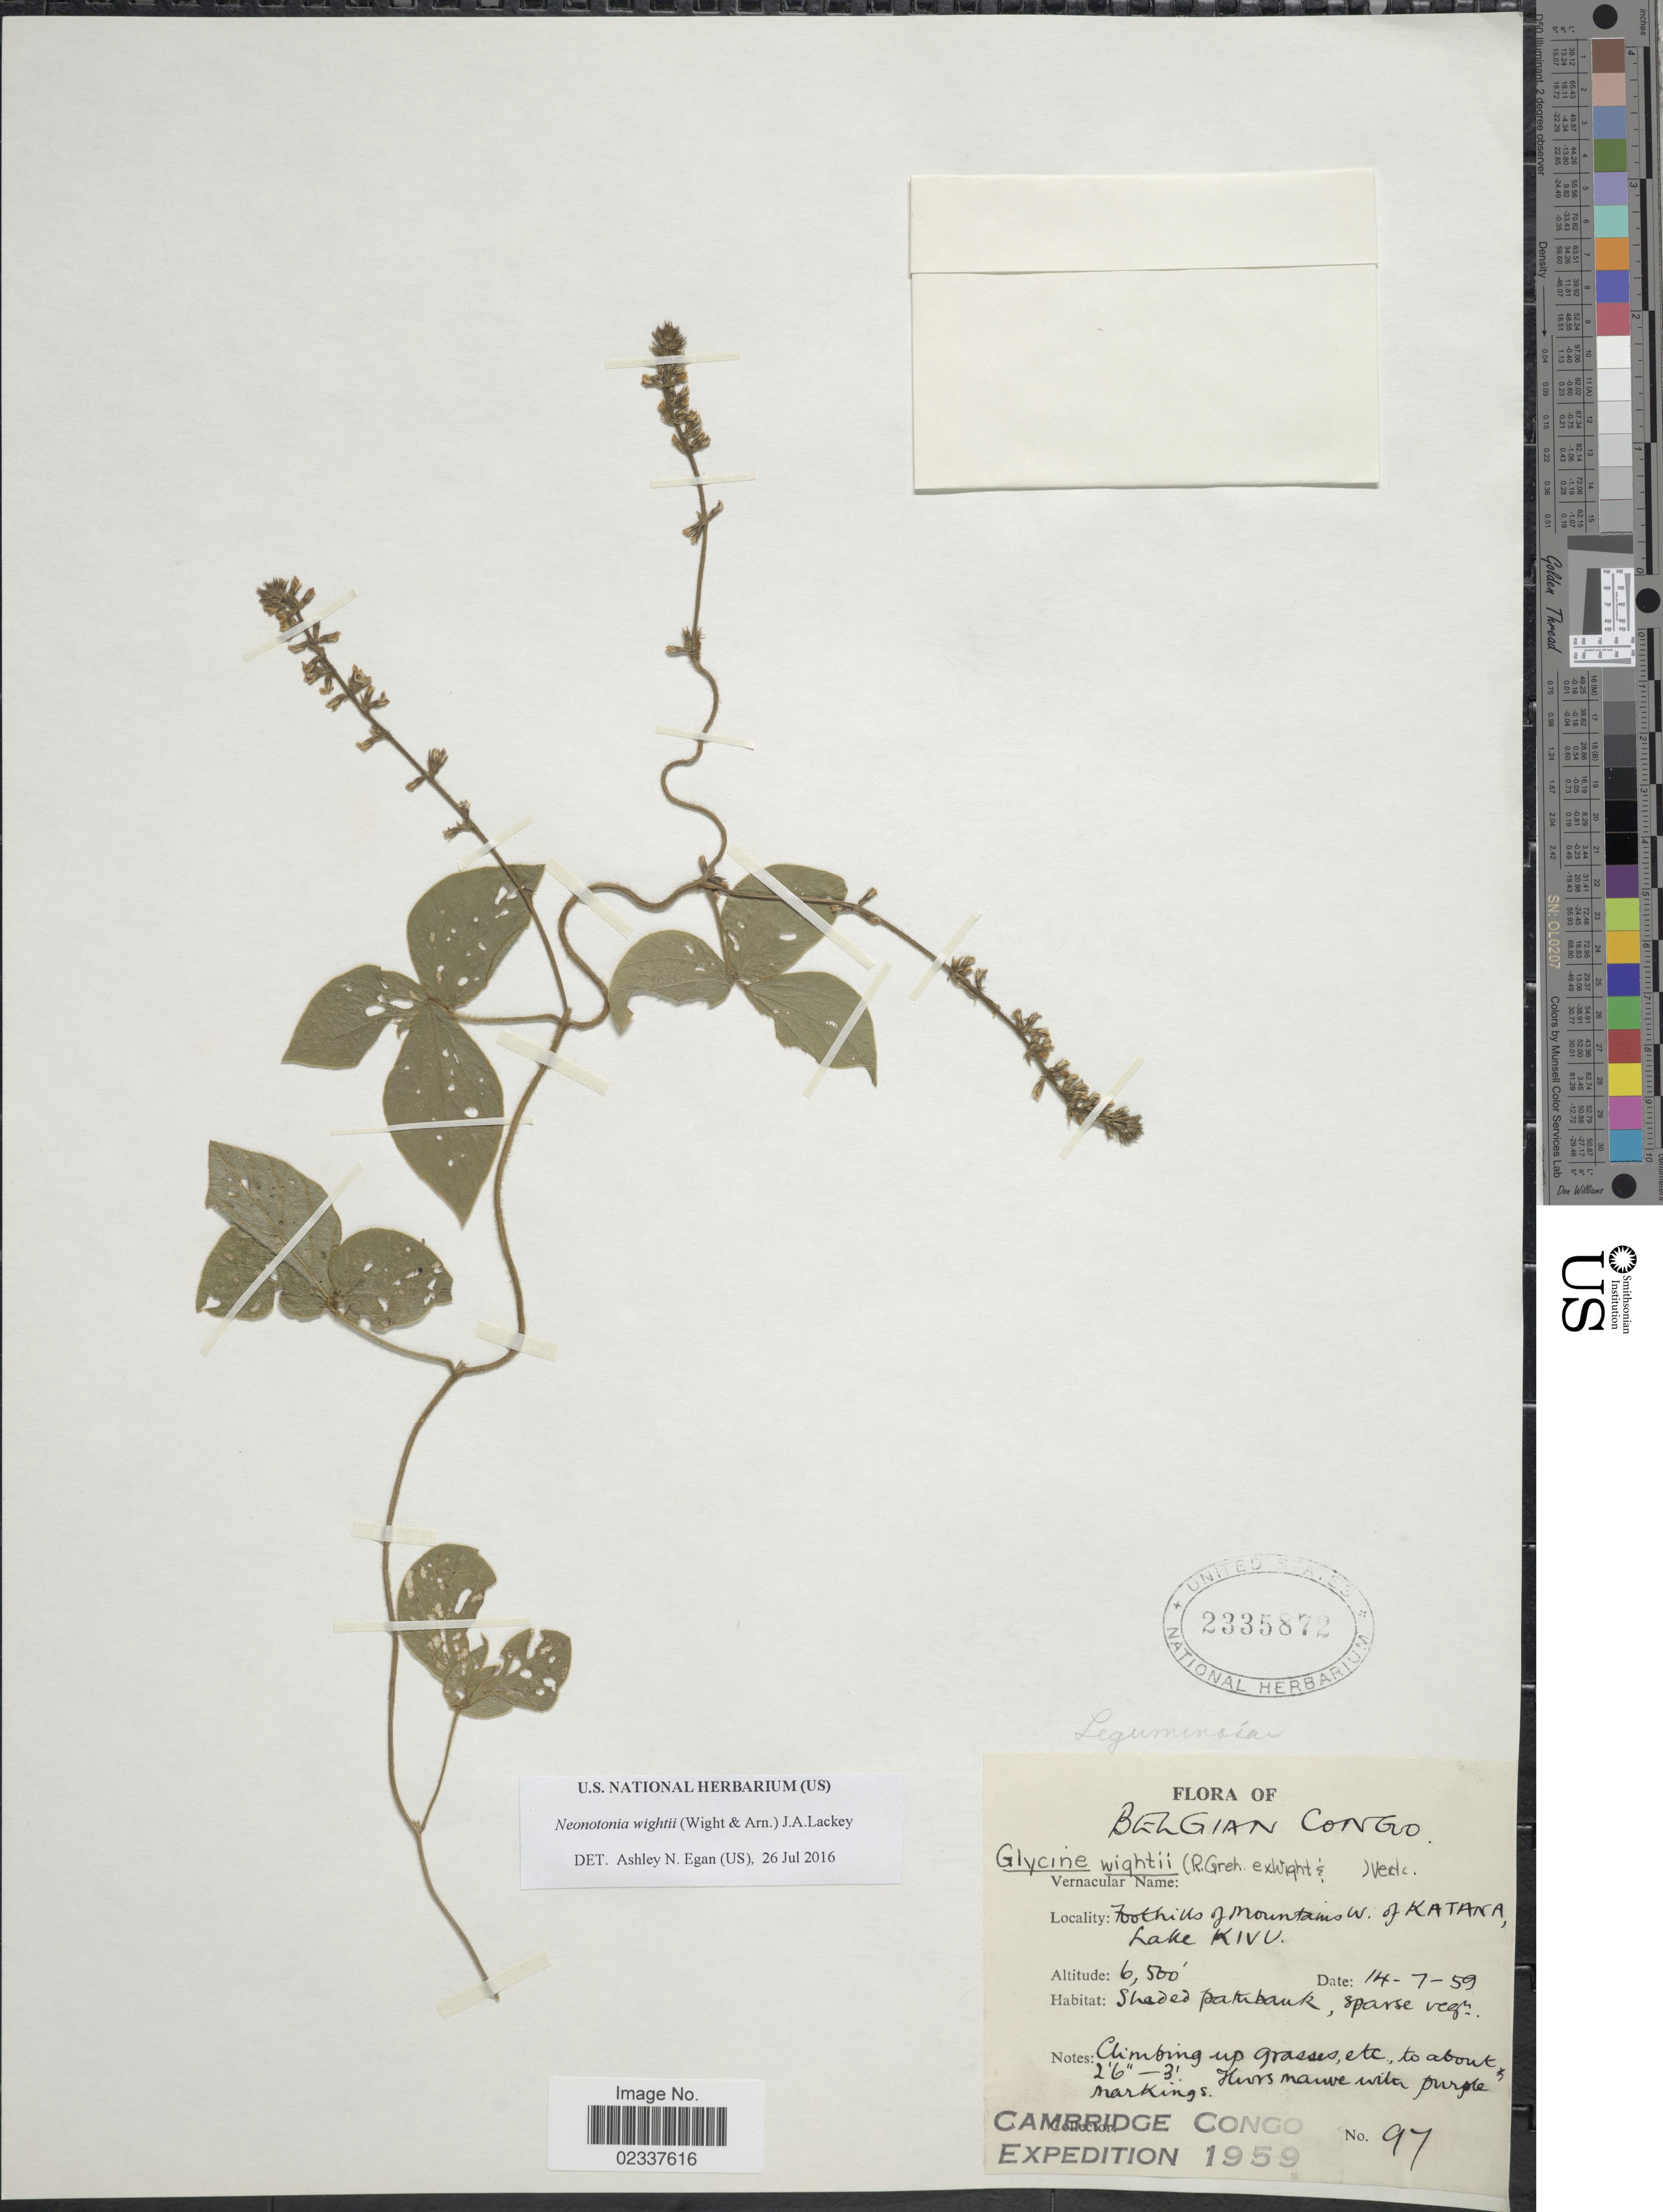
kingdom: Plantae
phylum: Tracheophyta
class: Magnoliopsida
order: Fabales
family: Fabaceae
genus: Neonotonia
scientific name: Neonotonia wightii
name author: (Arn.) J.A. Lackey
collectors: Cambridge Congo Expedition 1959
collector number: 97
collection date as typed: Transcribed d/m/y: 14/7/59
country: Congo, Democratic Republic of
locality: Belgian Congo, Foothills of mountains W. of Katana, Lake KIVU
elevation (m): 1981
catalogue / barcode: US 2335872